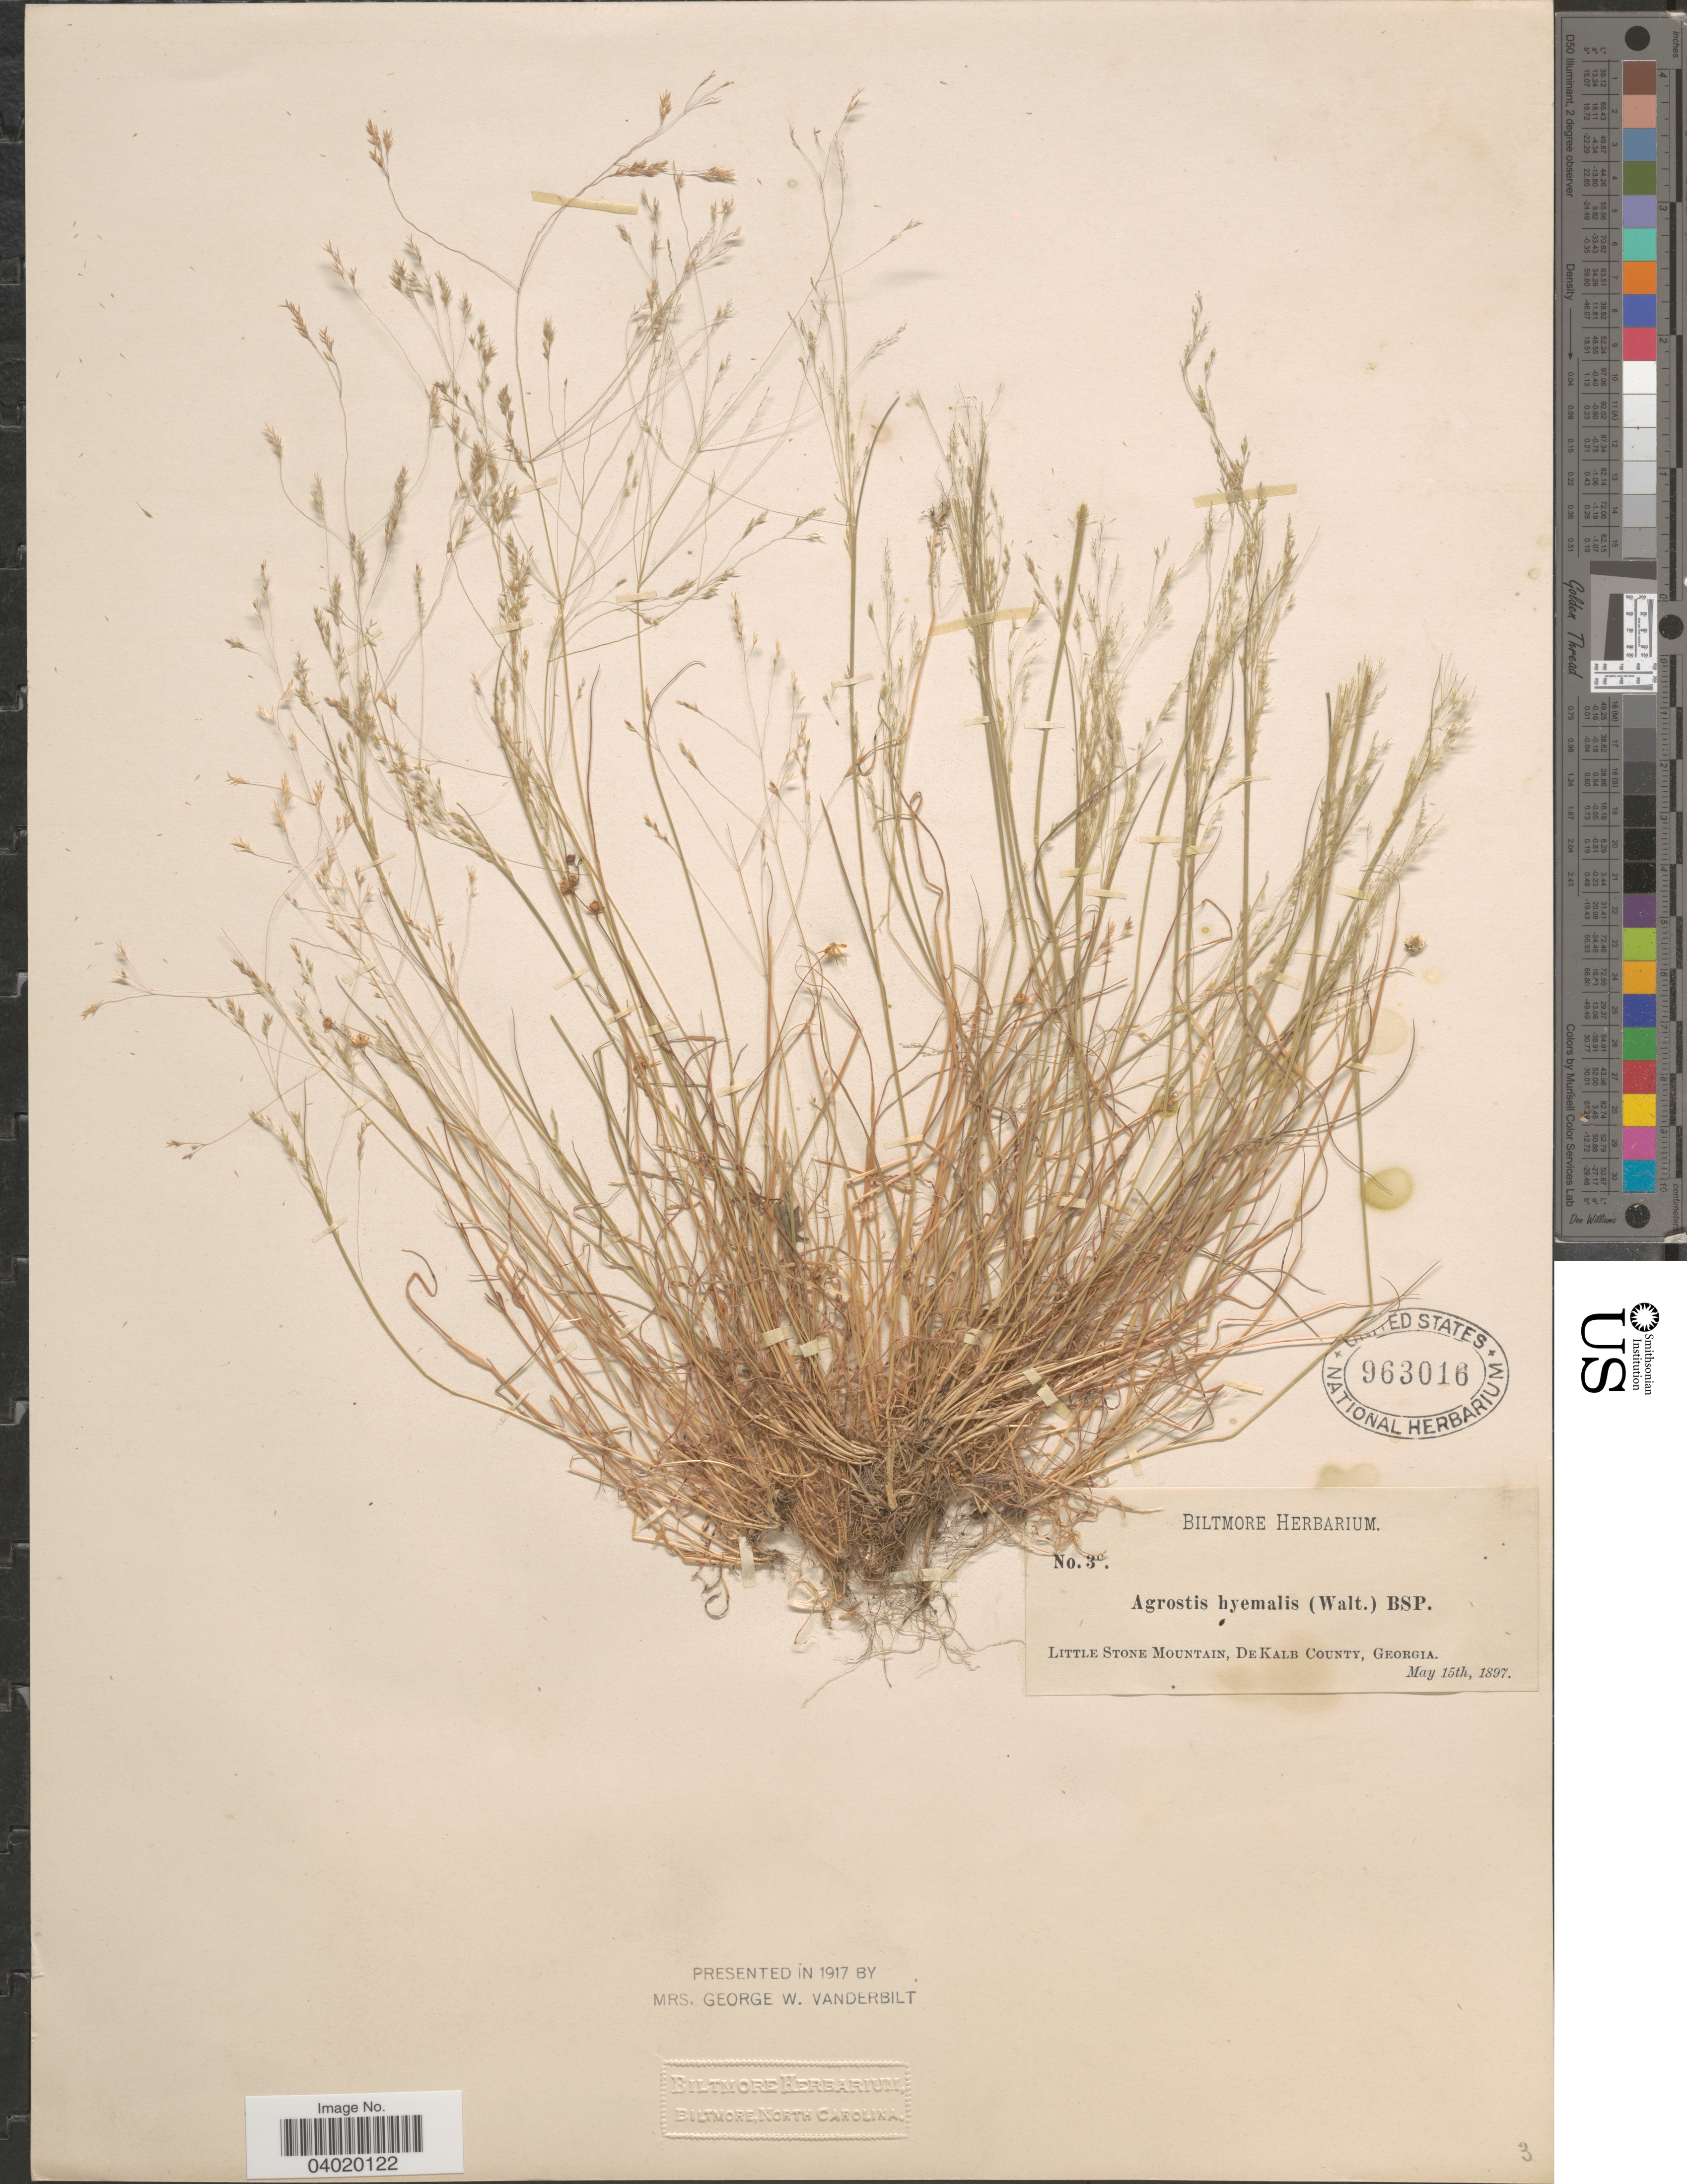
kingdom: Plantae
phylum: Tracheophyta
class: Liliopsida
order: Poales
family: Poaceae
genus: Agrostis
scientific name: Agrostis hyemalis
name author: (Walter) Britton et al.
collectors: ex herb. Biltmore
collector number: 3c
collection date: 1897-05-15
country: United States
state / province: Georgia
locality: Little Stone Mountain, De Kalb County.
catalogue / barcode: US 963016